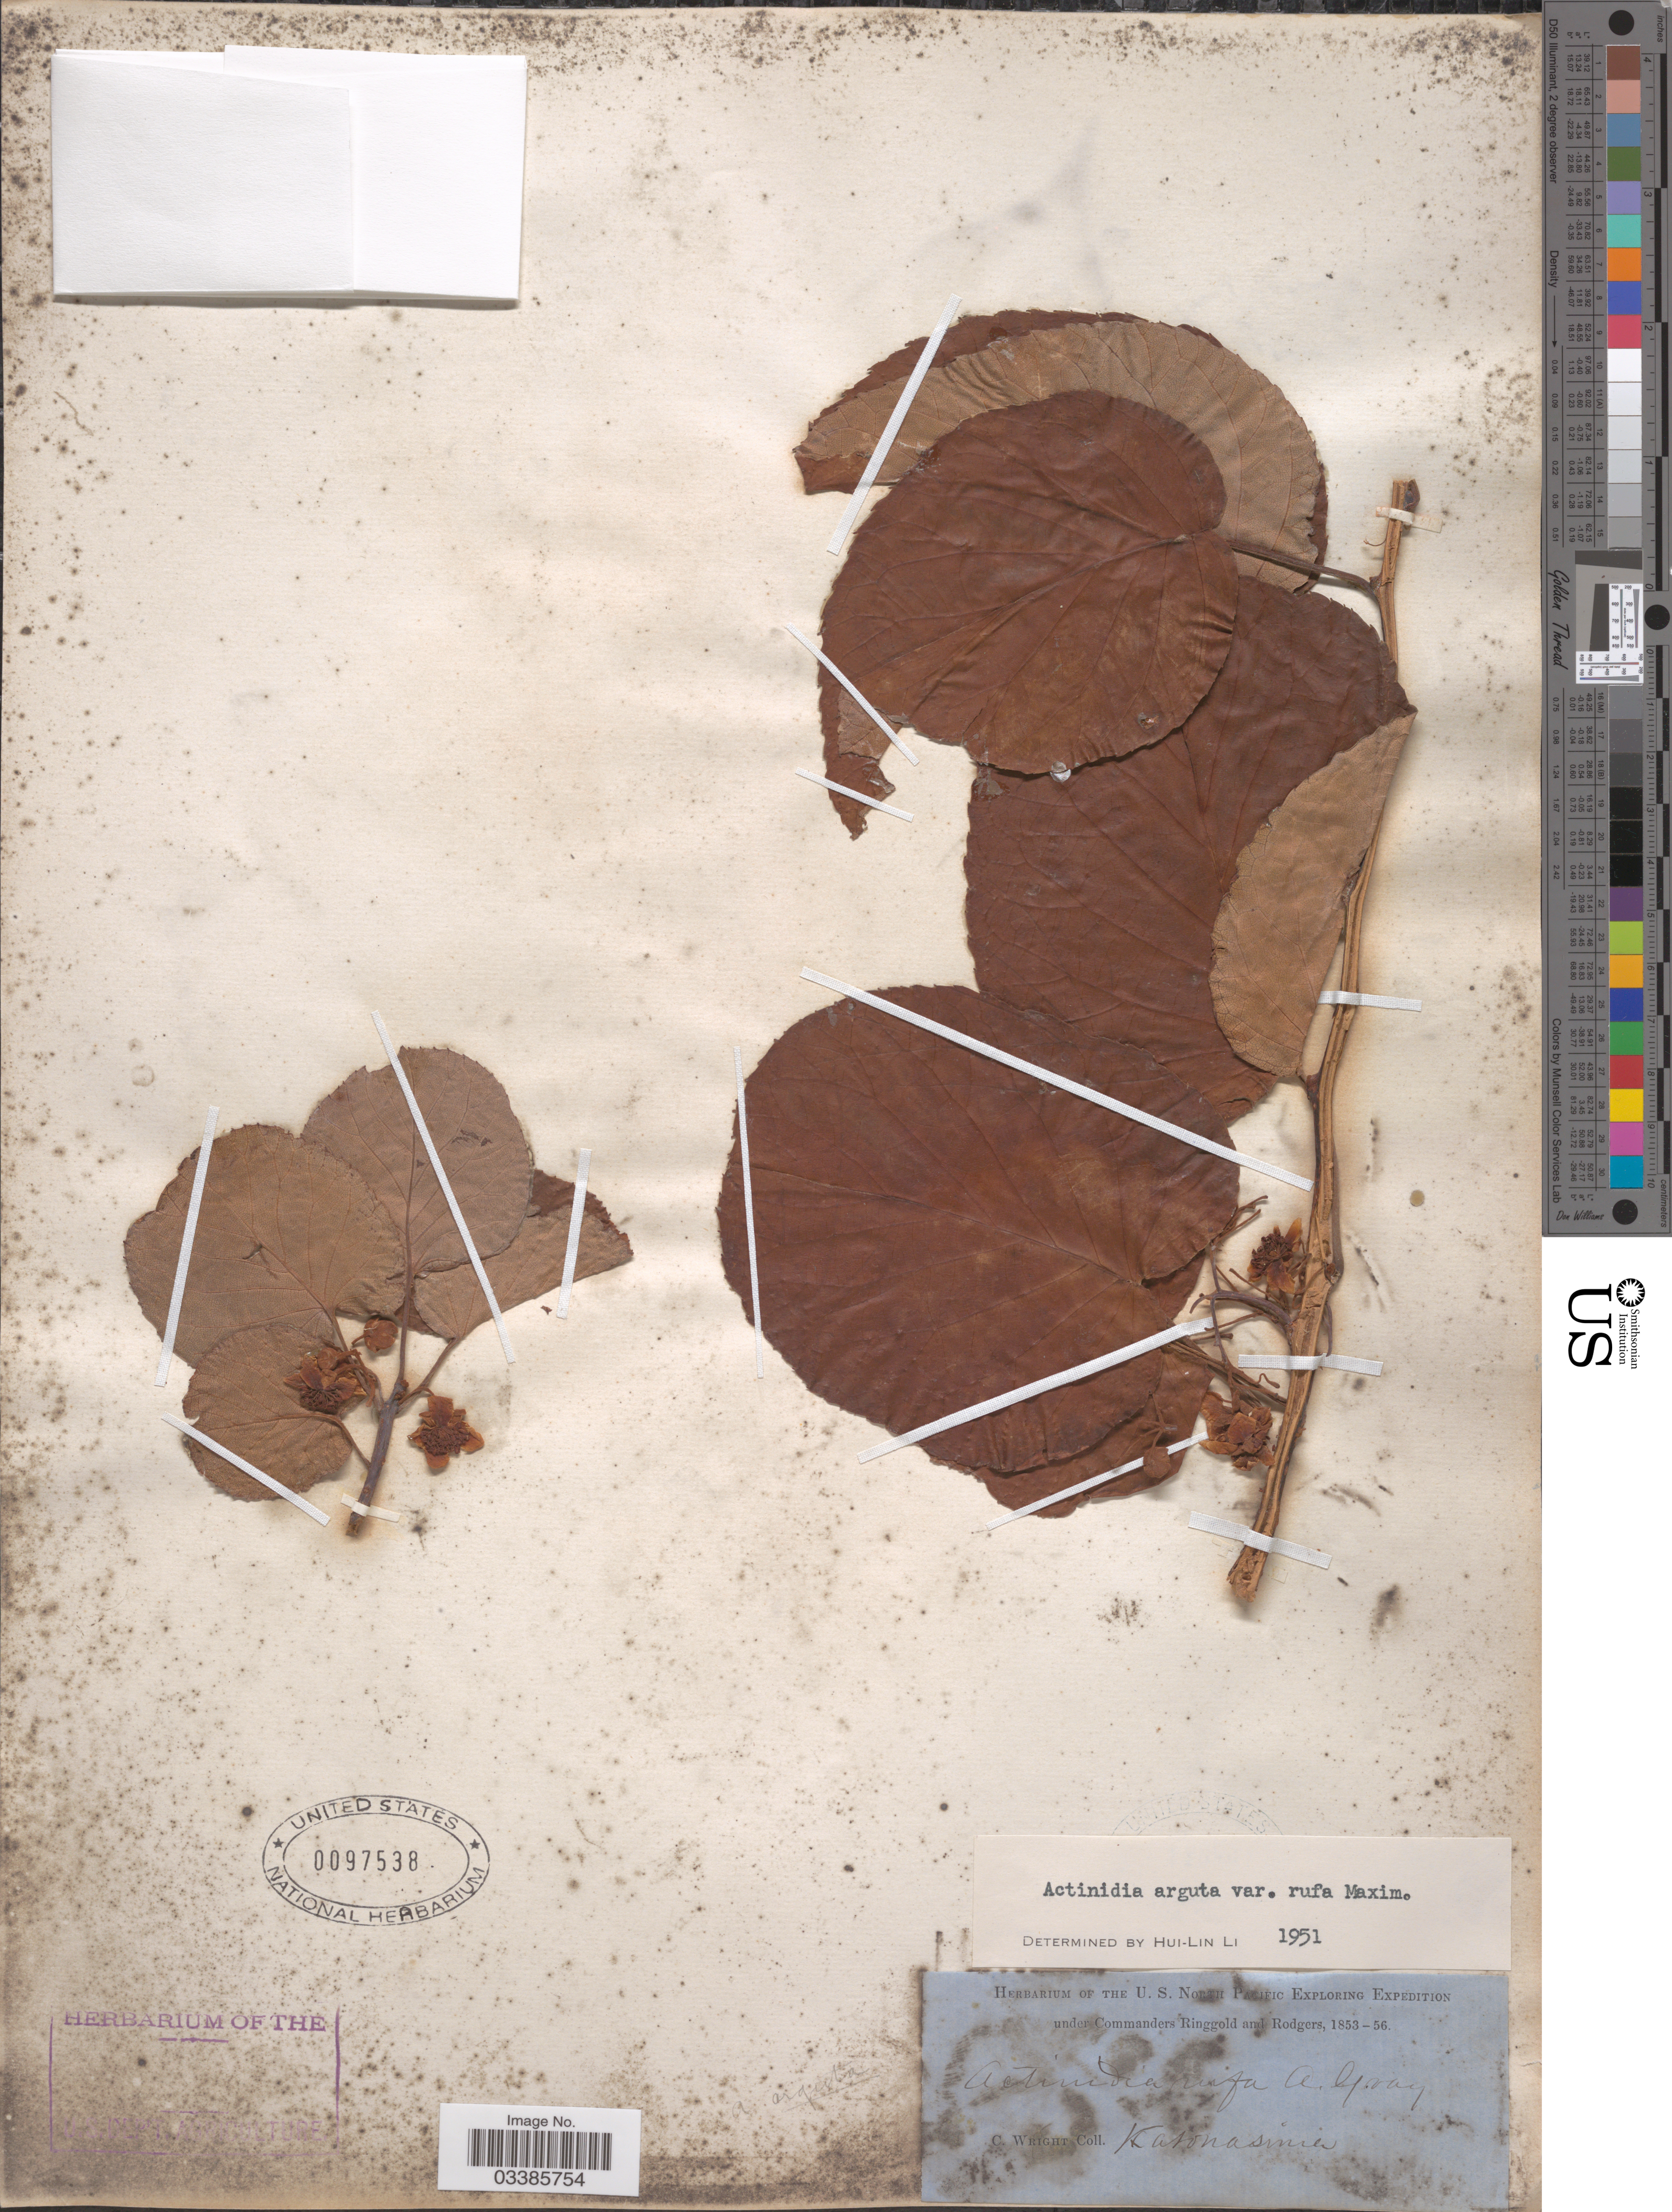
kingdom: Plantae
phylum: Tracheophyta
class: Magnoliopsida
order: Ericales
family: Actinidiaceae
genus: Actinidia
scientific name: Actinidia arguta var. rufa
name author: (Siebold & Zucc.) Maxim.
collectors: C. Wright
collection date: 1853/1856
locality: Kasonasinia [interpreted].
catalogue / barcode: US 97538